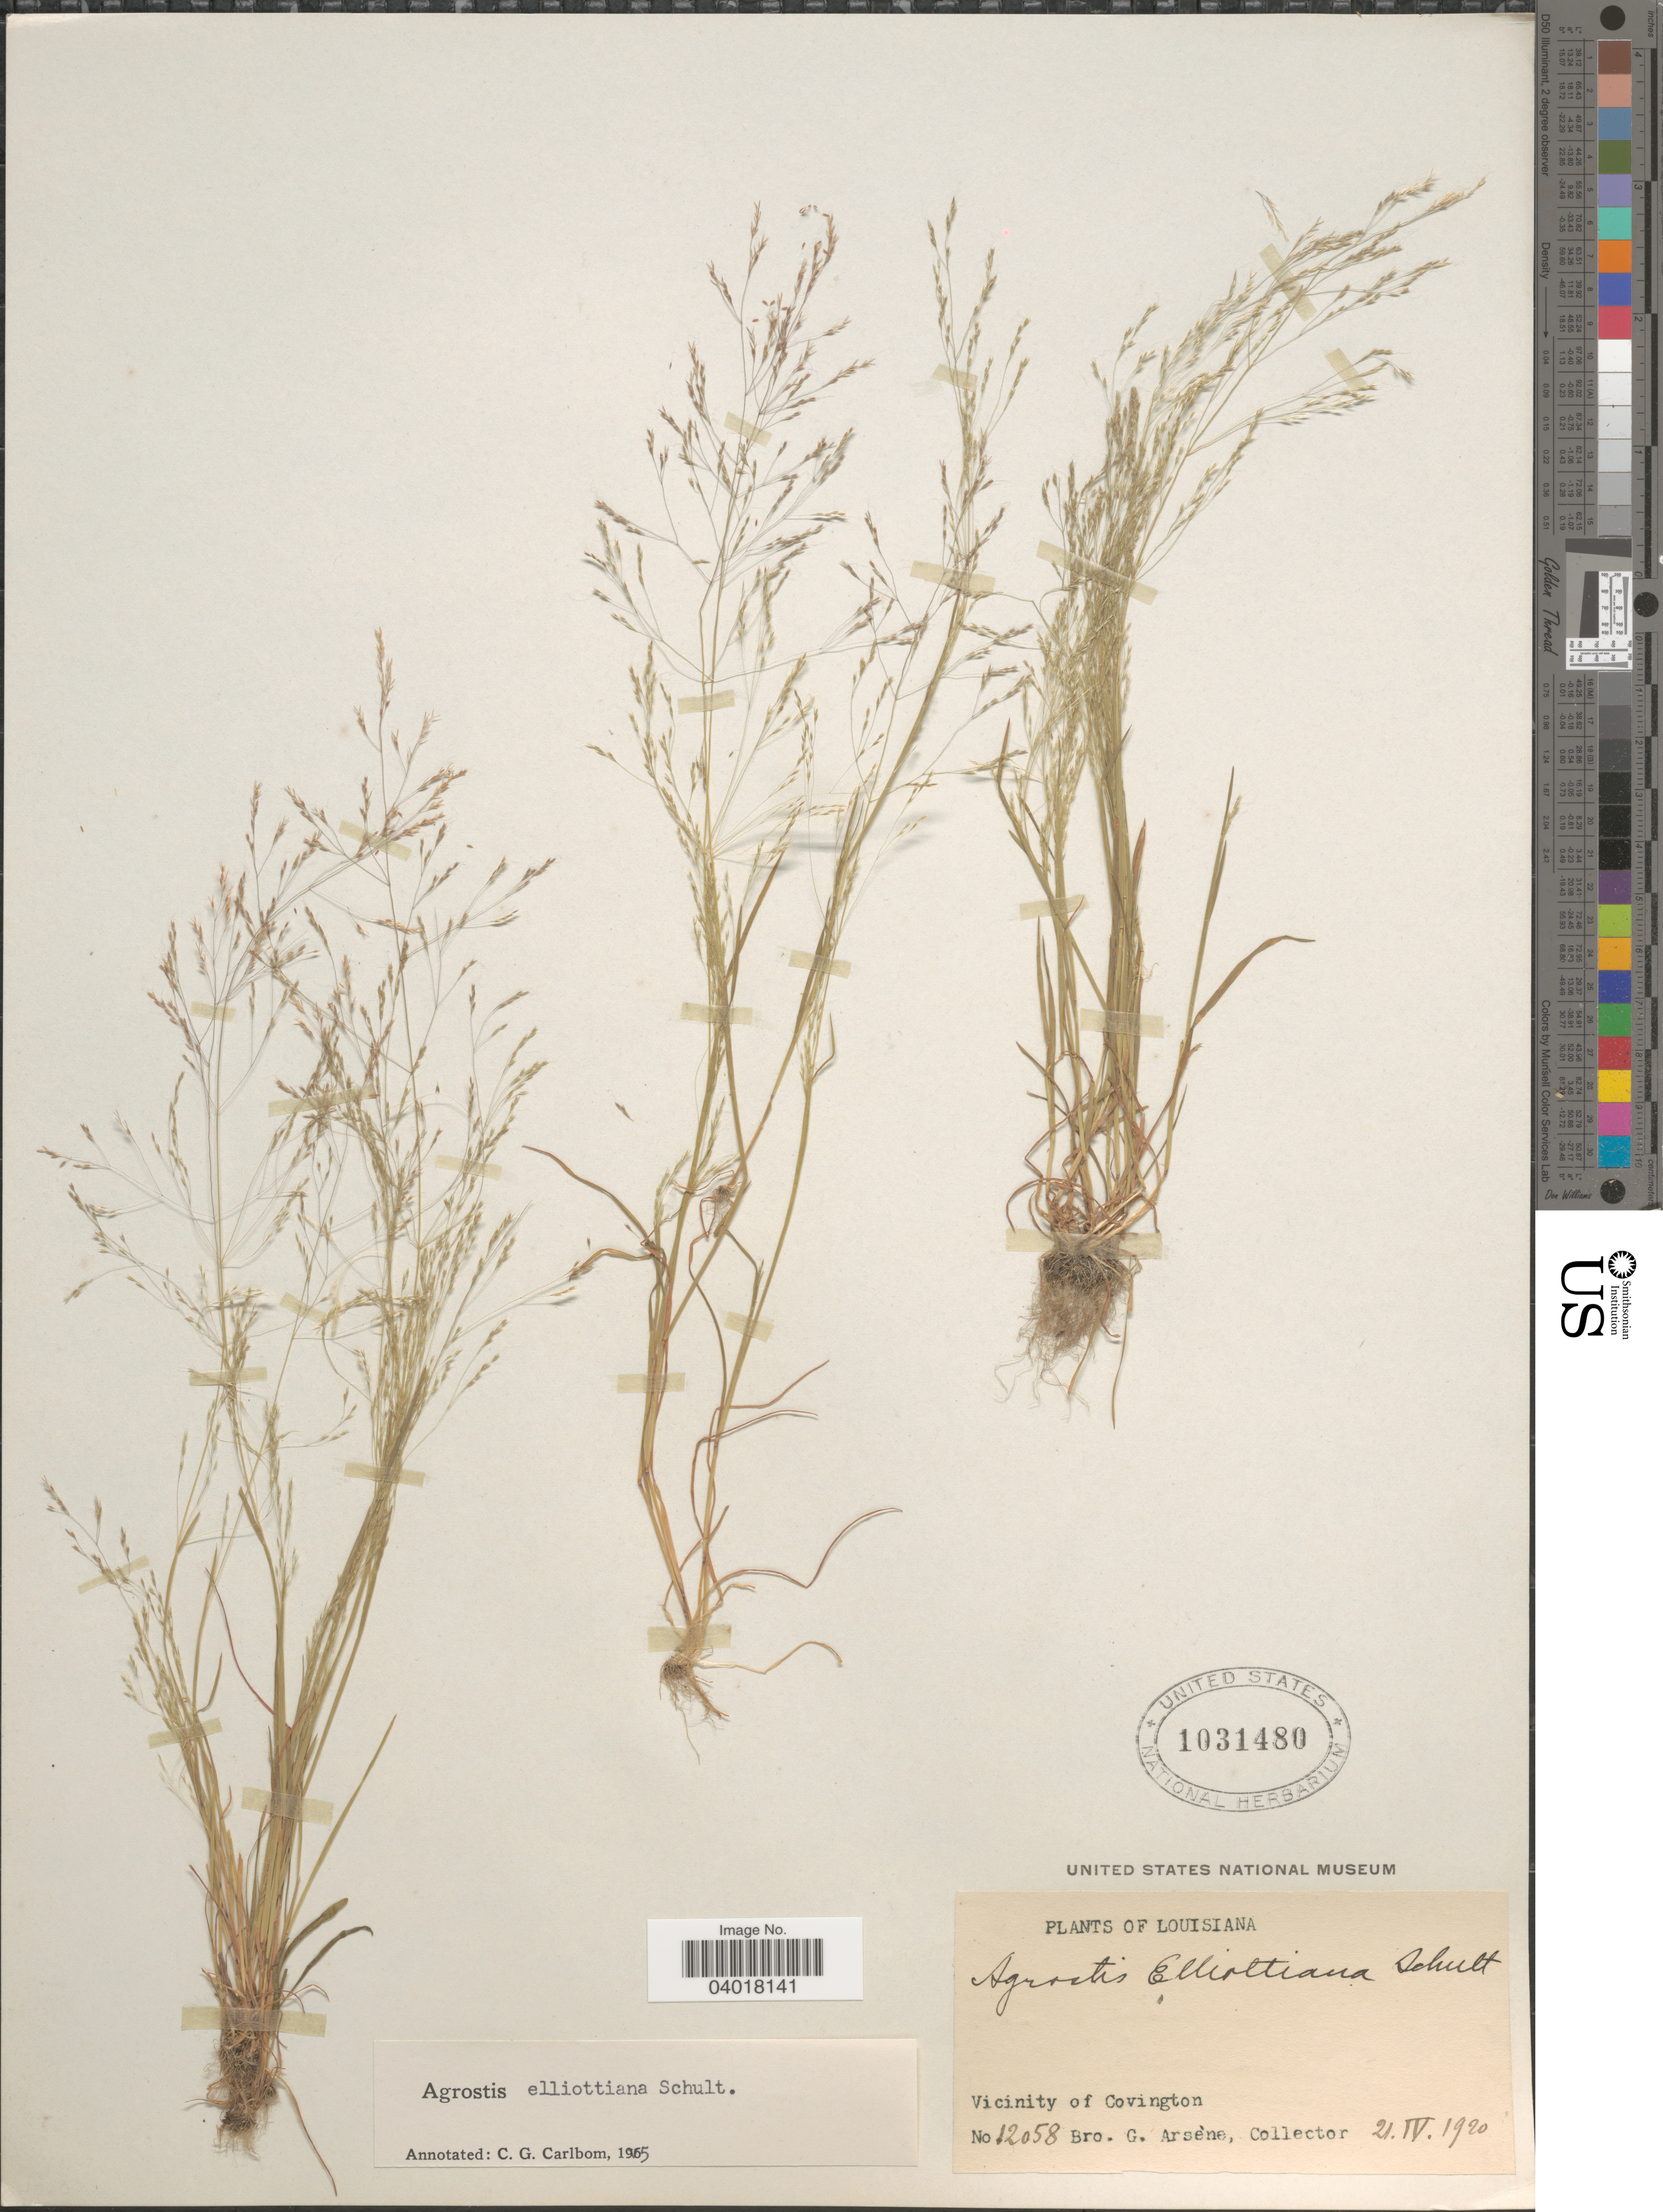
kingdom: Plantae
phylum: Tracheophyta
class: Liliopsida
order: Poales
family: Poaceae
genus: Agrostis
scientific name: Agrostis elliottiana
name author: Schult.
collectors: Bro. G. Arsène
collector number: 12058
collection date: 1920-04-21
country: United States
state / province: Louisiana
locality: Vicinity of Covington.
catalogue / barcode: US 1031480